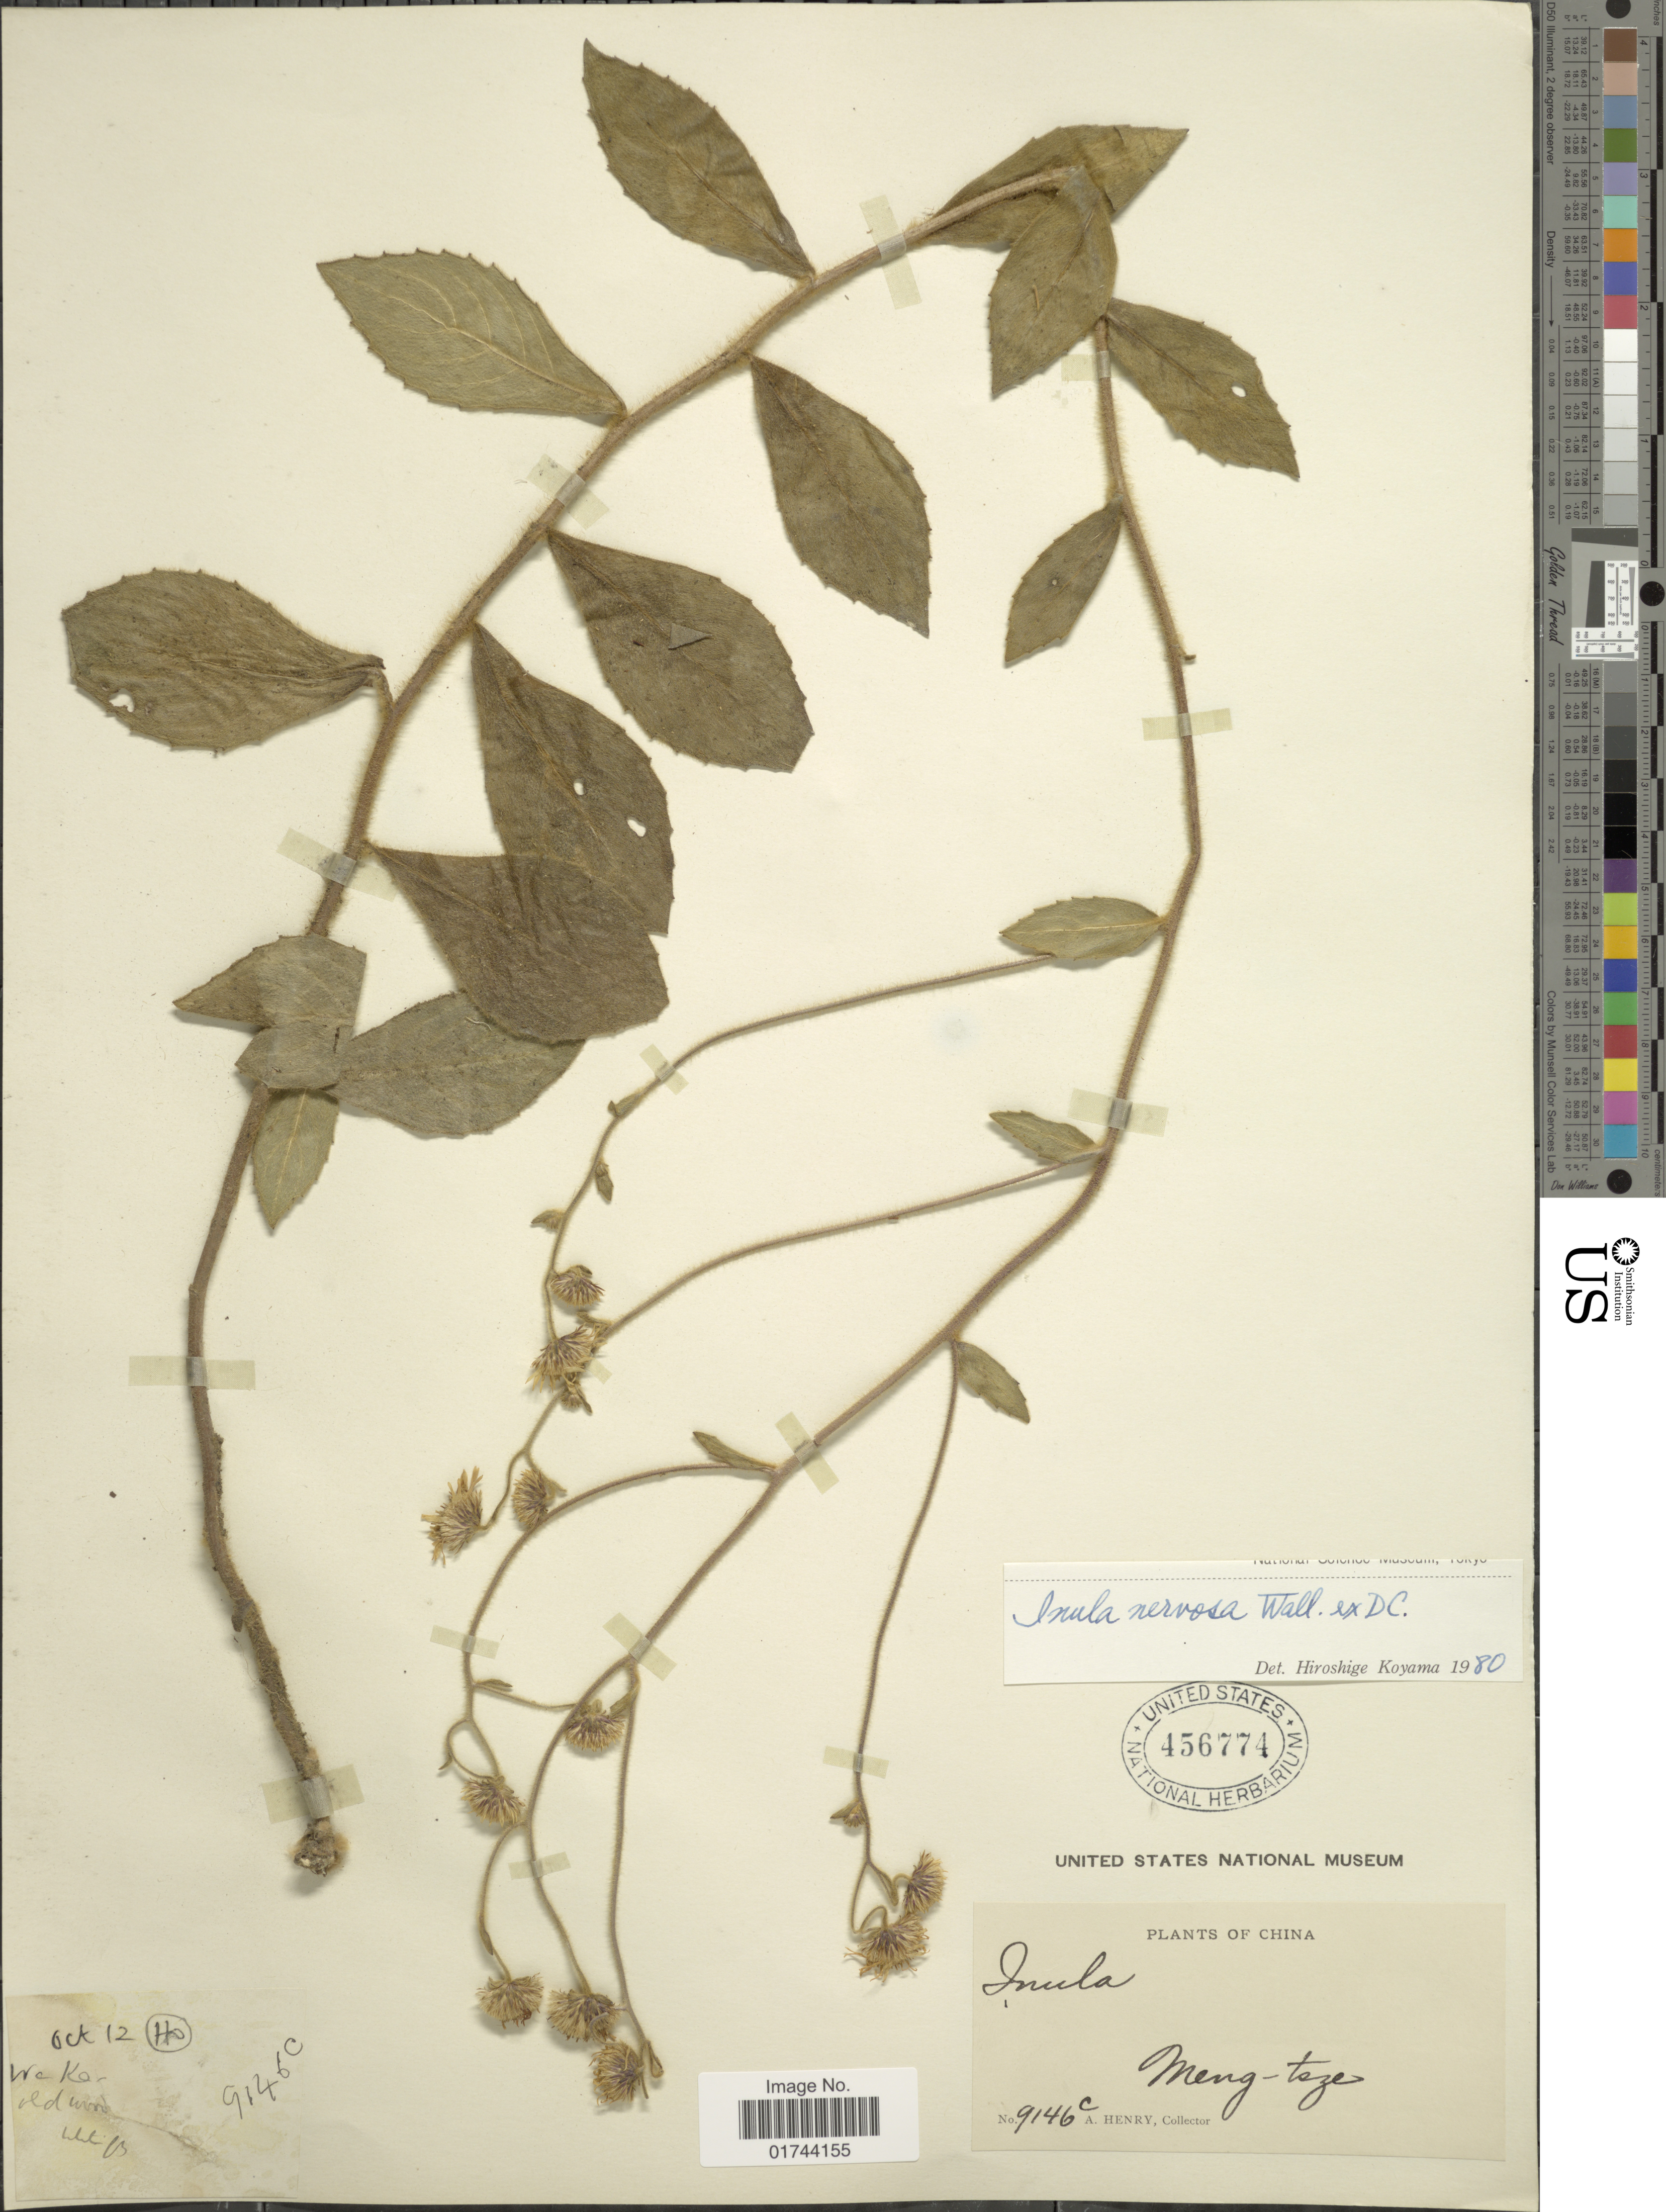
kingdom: Plantae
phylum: Tracheophyta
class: Magnoliopsida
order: Asterales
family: Asteraceae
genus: Inula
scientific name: Inula nervosa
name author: Wall. ex DC.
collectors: A. Henry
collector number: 9146 C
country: China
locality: Meng-tze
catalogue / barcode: US 456774